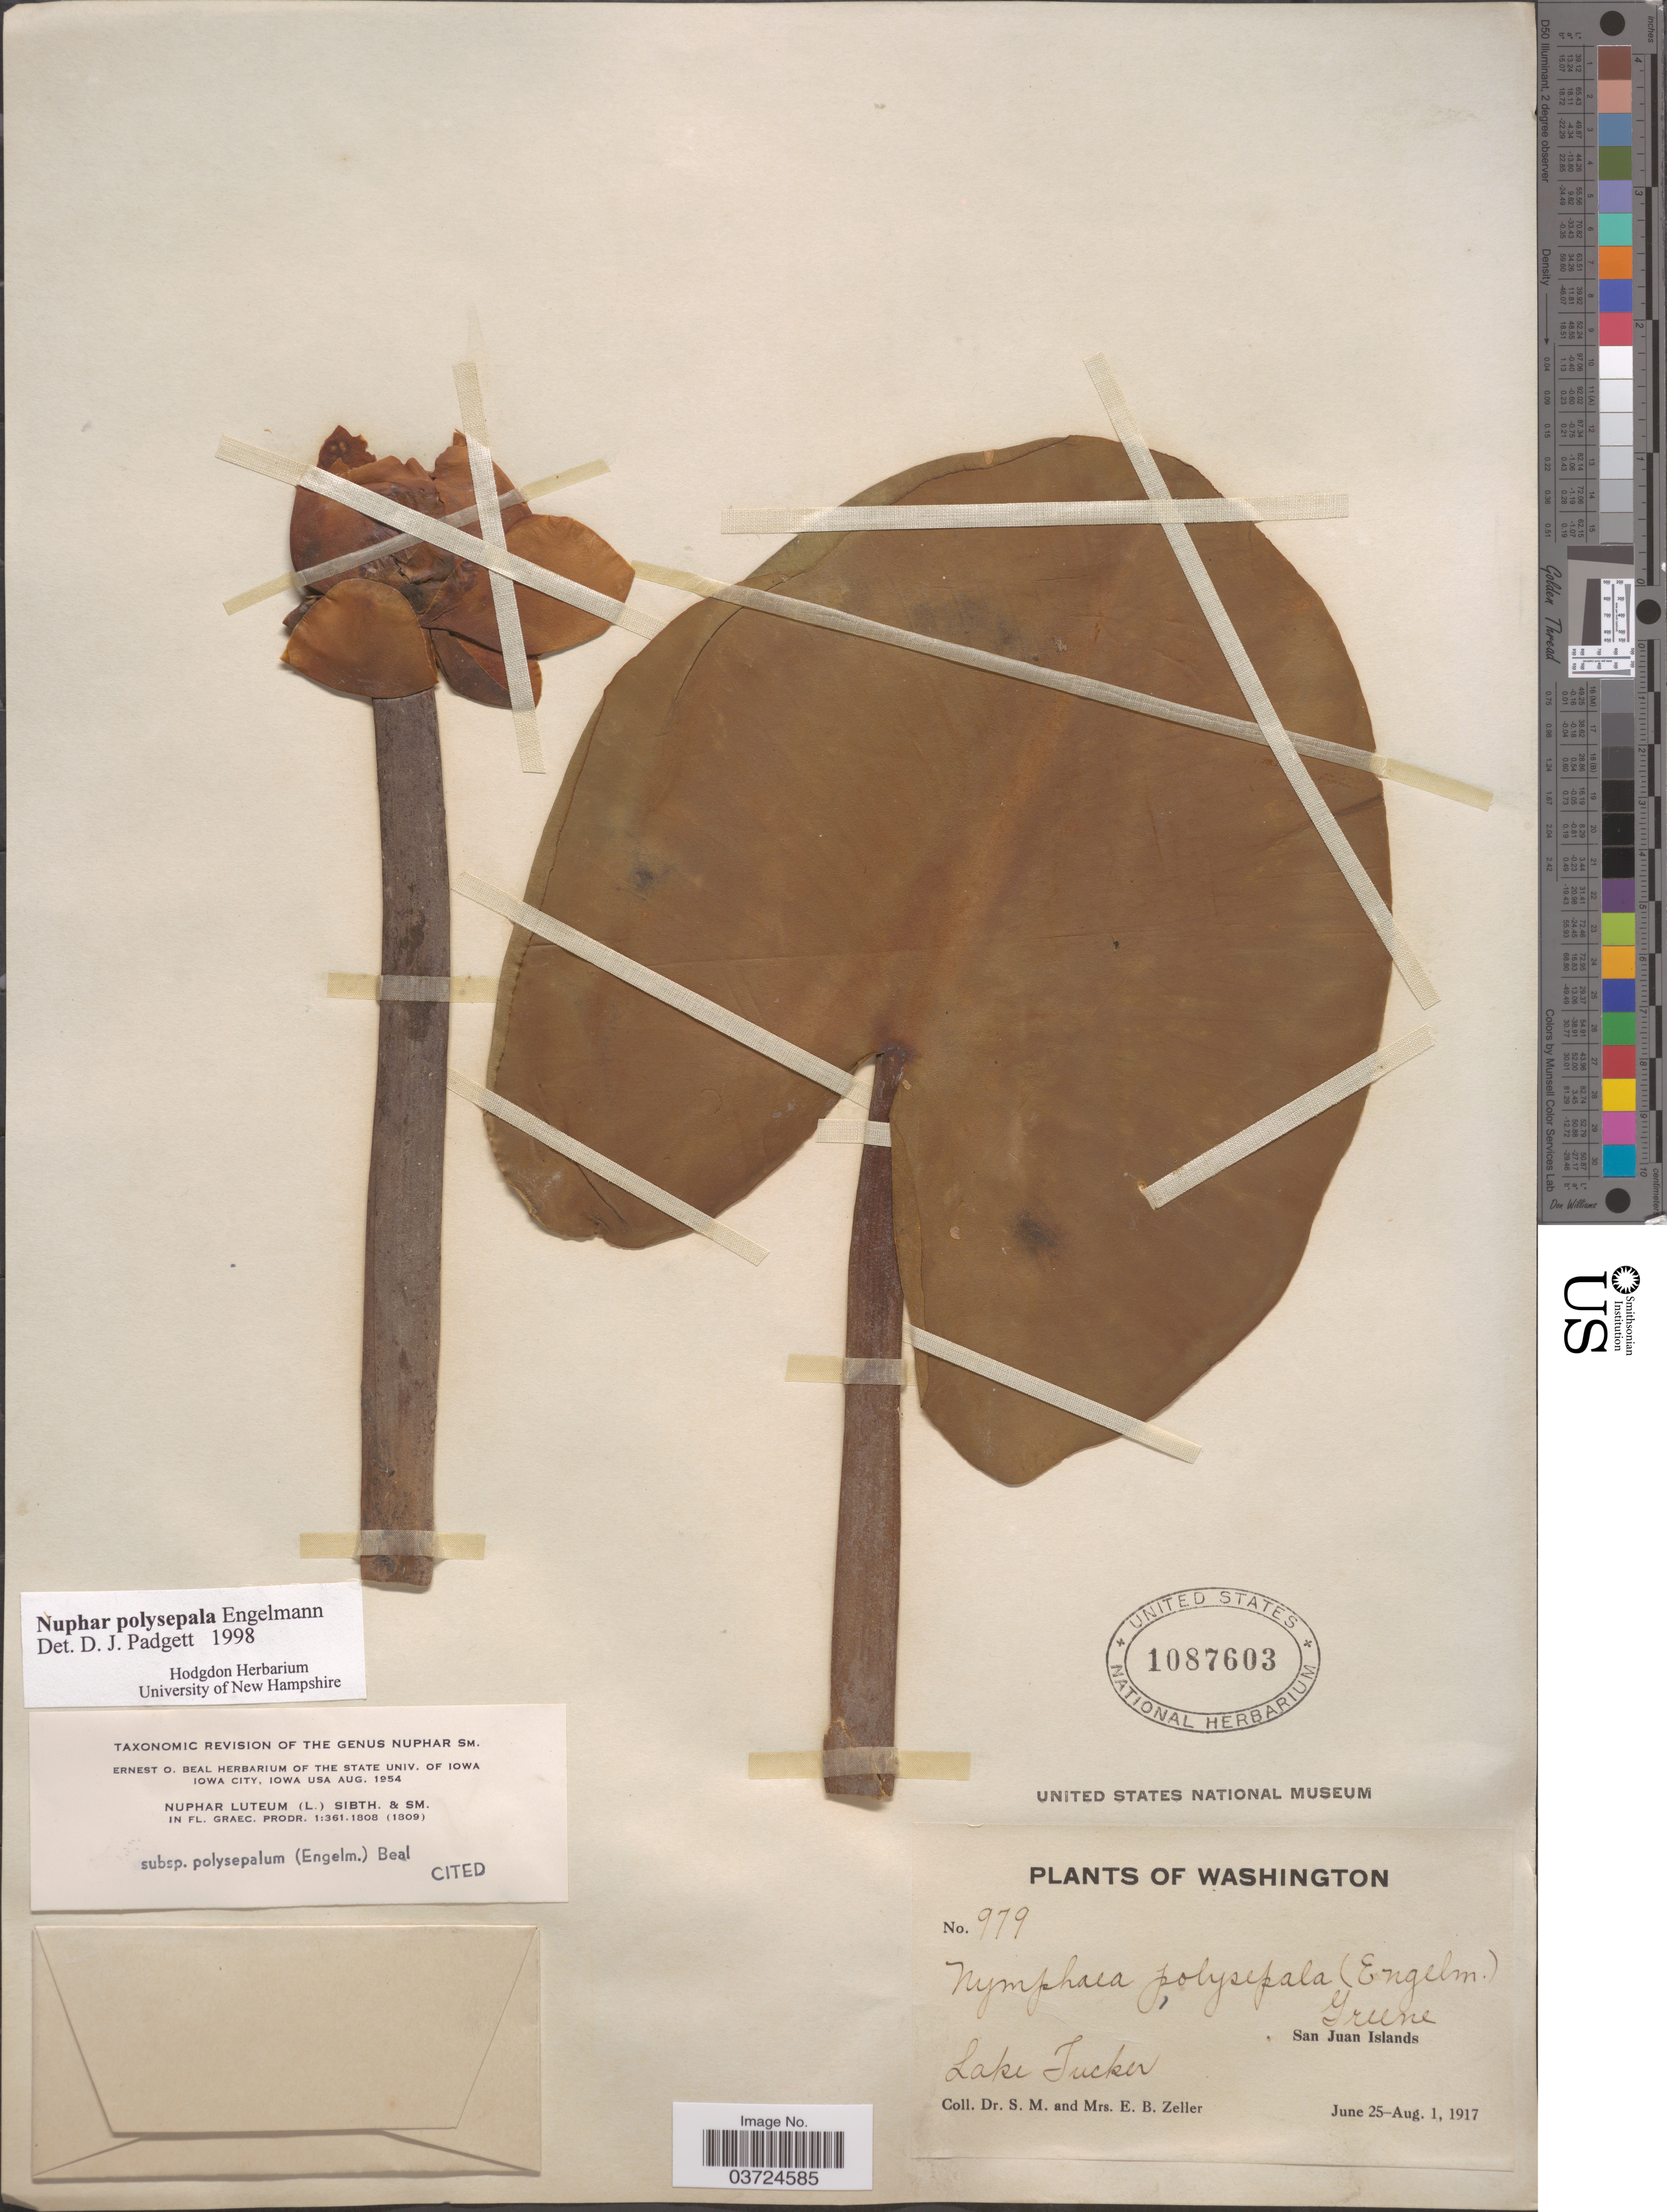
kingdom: Plantae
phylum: Tracheophyta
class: Magnoliopsida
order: Nymphaeales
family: Nymphaeaceae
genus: Nuphar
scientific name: Nuphar polysepala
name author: Englem.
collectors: S. Zeller & E. Zeller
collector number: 979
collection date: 1917-06-25/1917-08-01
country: United States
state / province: Washington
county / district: San Juan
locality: San Juan Islands. Lake Tucker.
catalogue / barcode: US 1087603